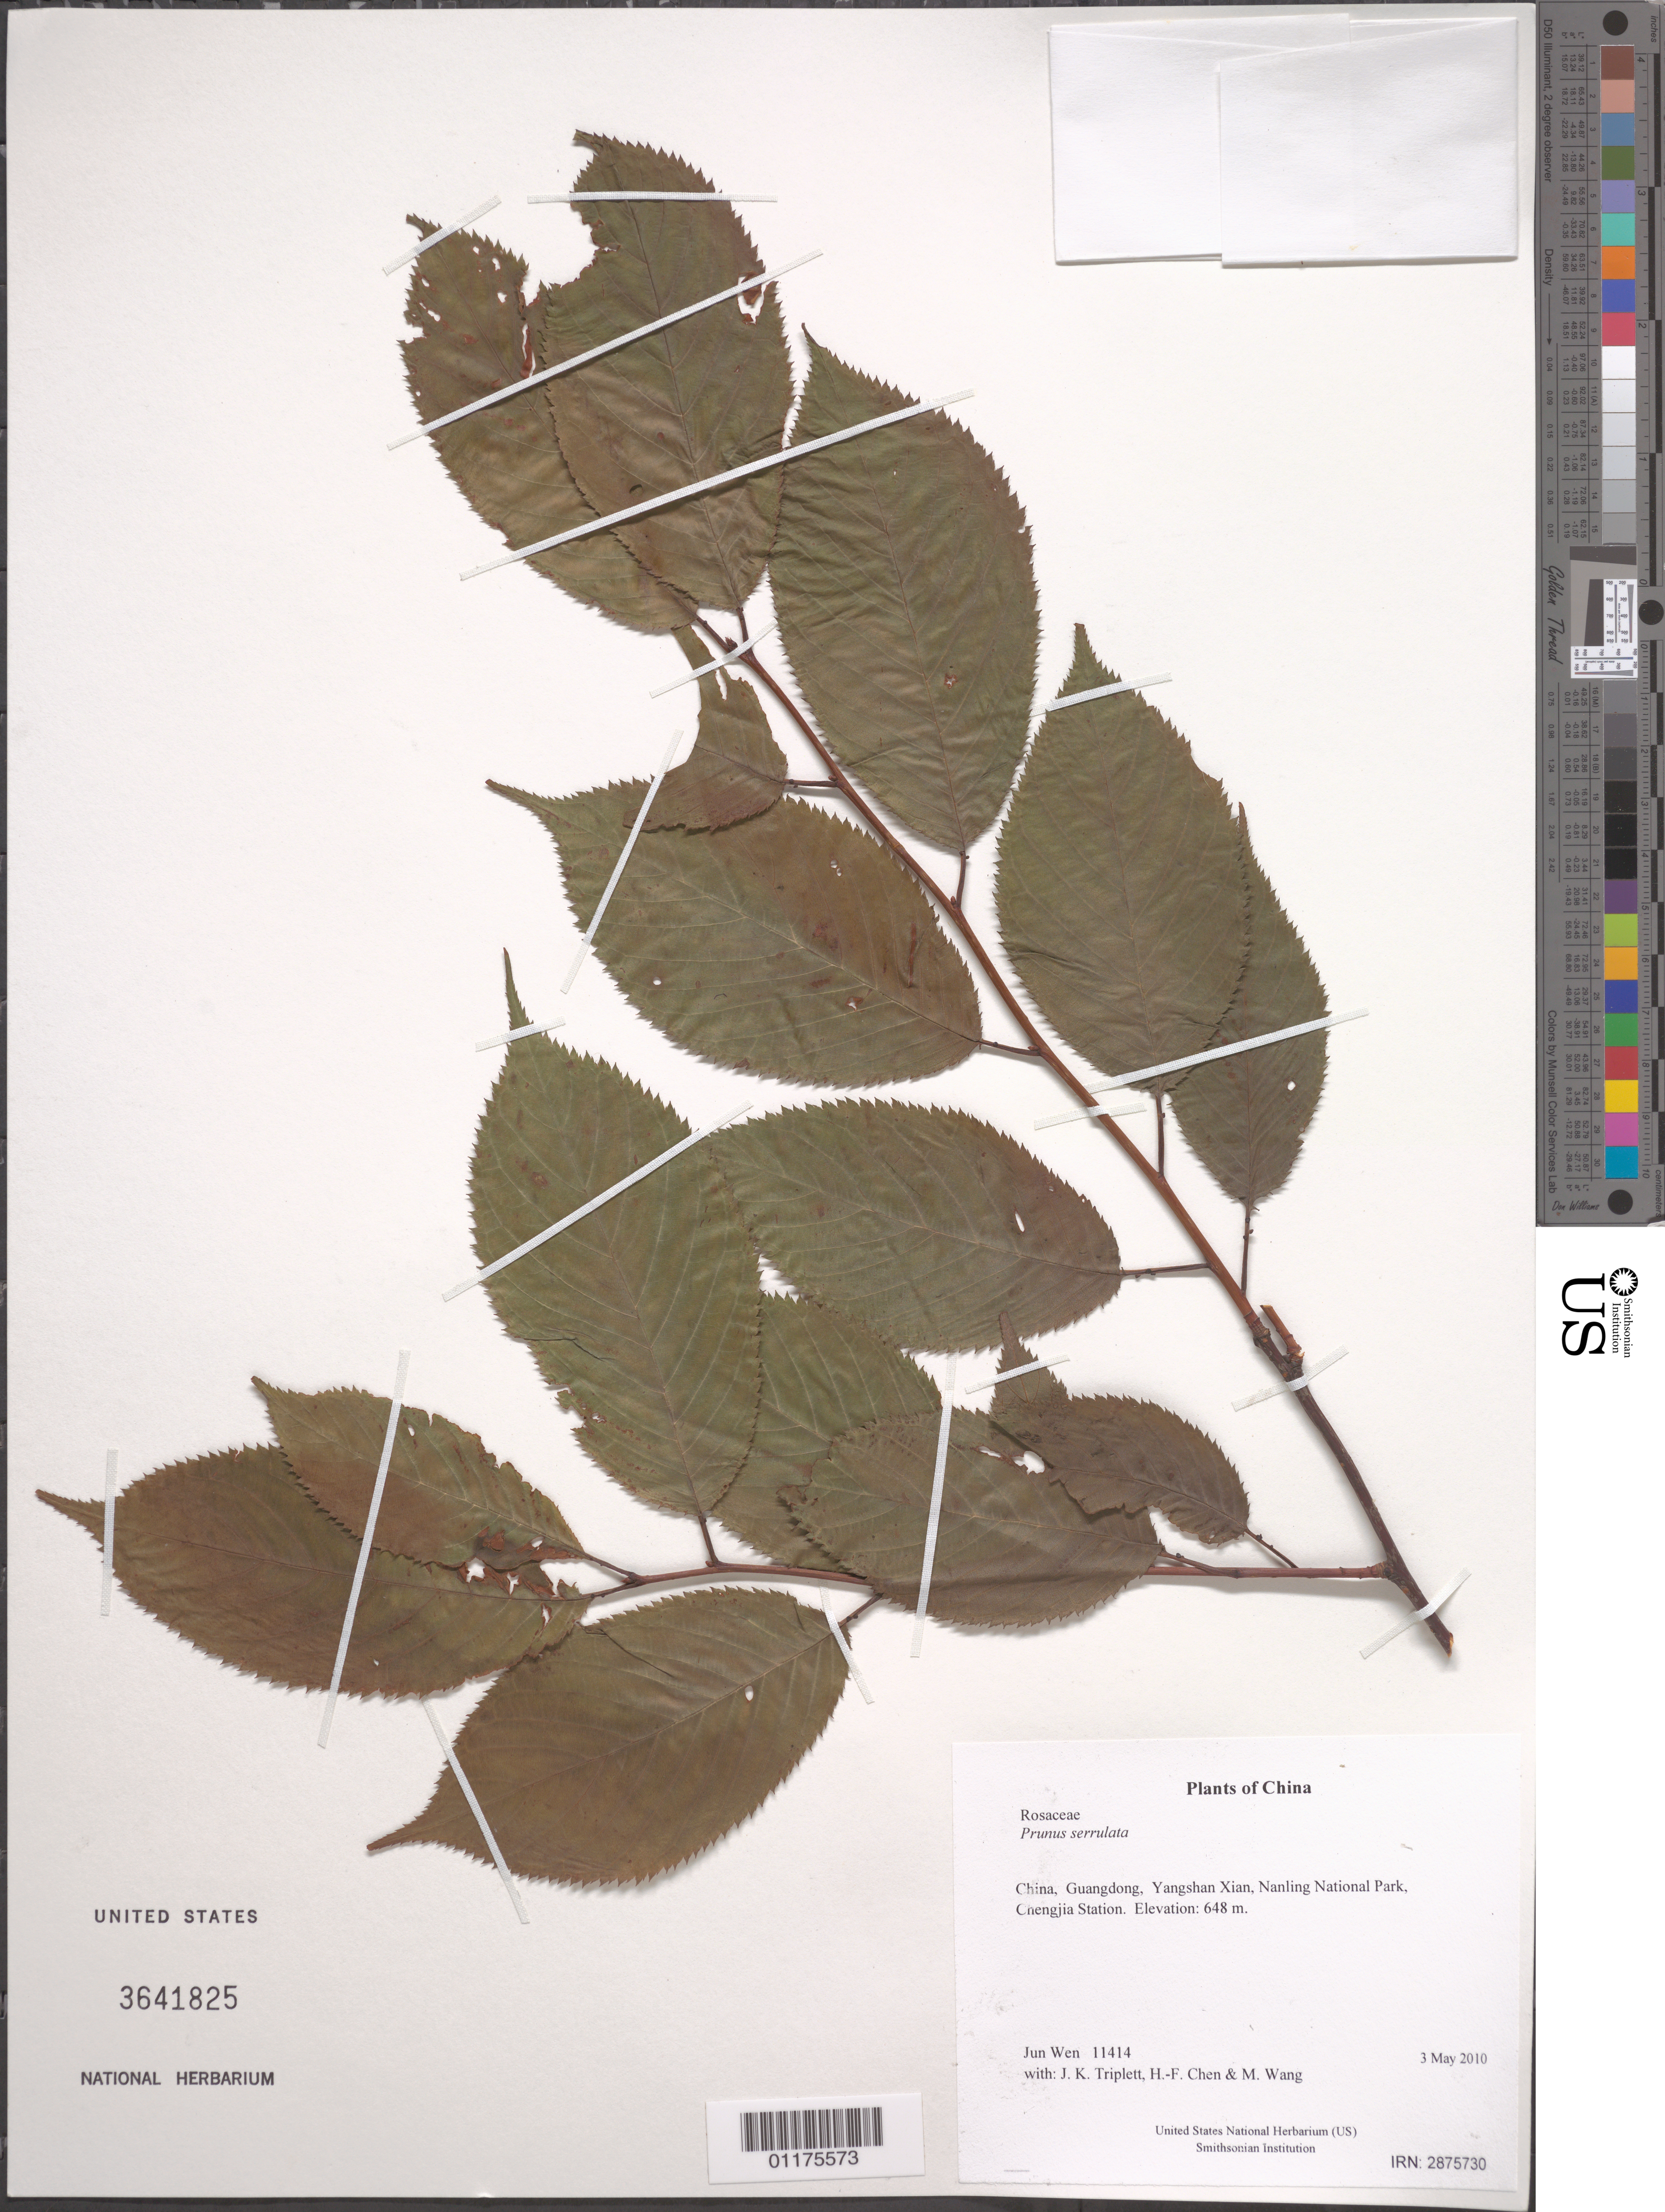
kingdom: Plantae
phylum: Tracheophyta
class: Magnoliopsida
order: Rosales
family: Rosaceae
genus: Prunus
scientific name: Prunus serrulata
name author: Lindl.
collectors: J. Wen, J. K. Triplett, H.-F. Chen & M. Wang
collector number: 11414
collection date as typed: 3 May 2010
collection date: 2010-05-03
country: China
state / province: Guangdong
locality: Yangshan Xian, Nanling National Park, Chengjia Station.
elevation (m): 648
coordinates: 24 45.624 N, 112 53.497 E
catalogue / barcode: US 3641825